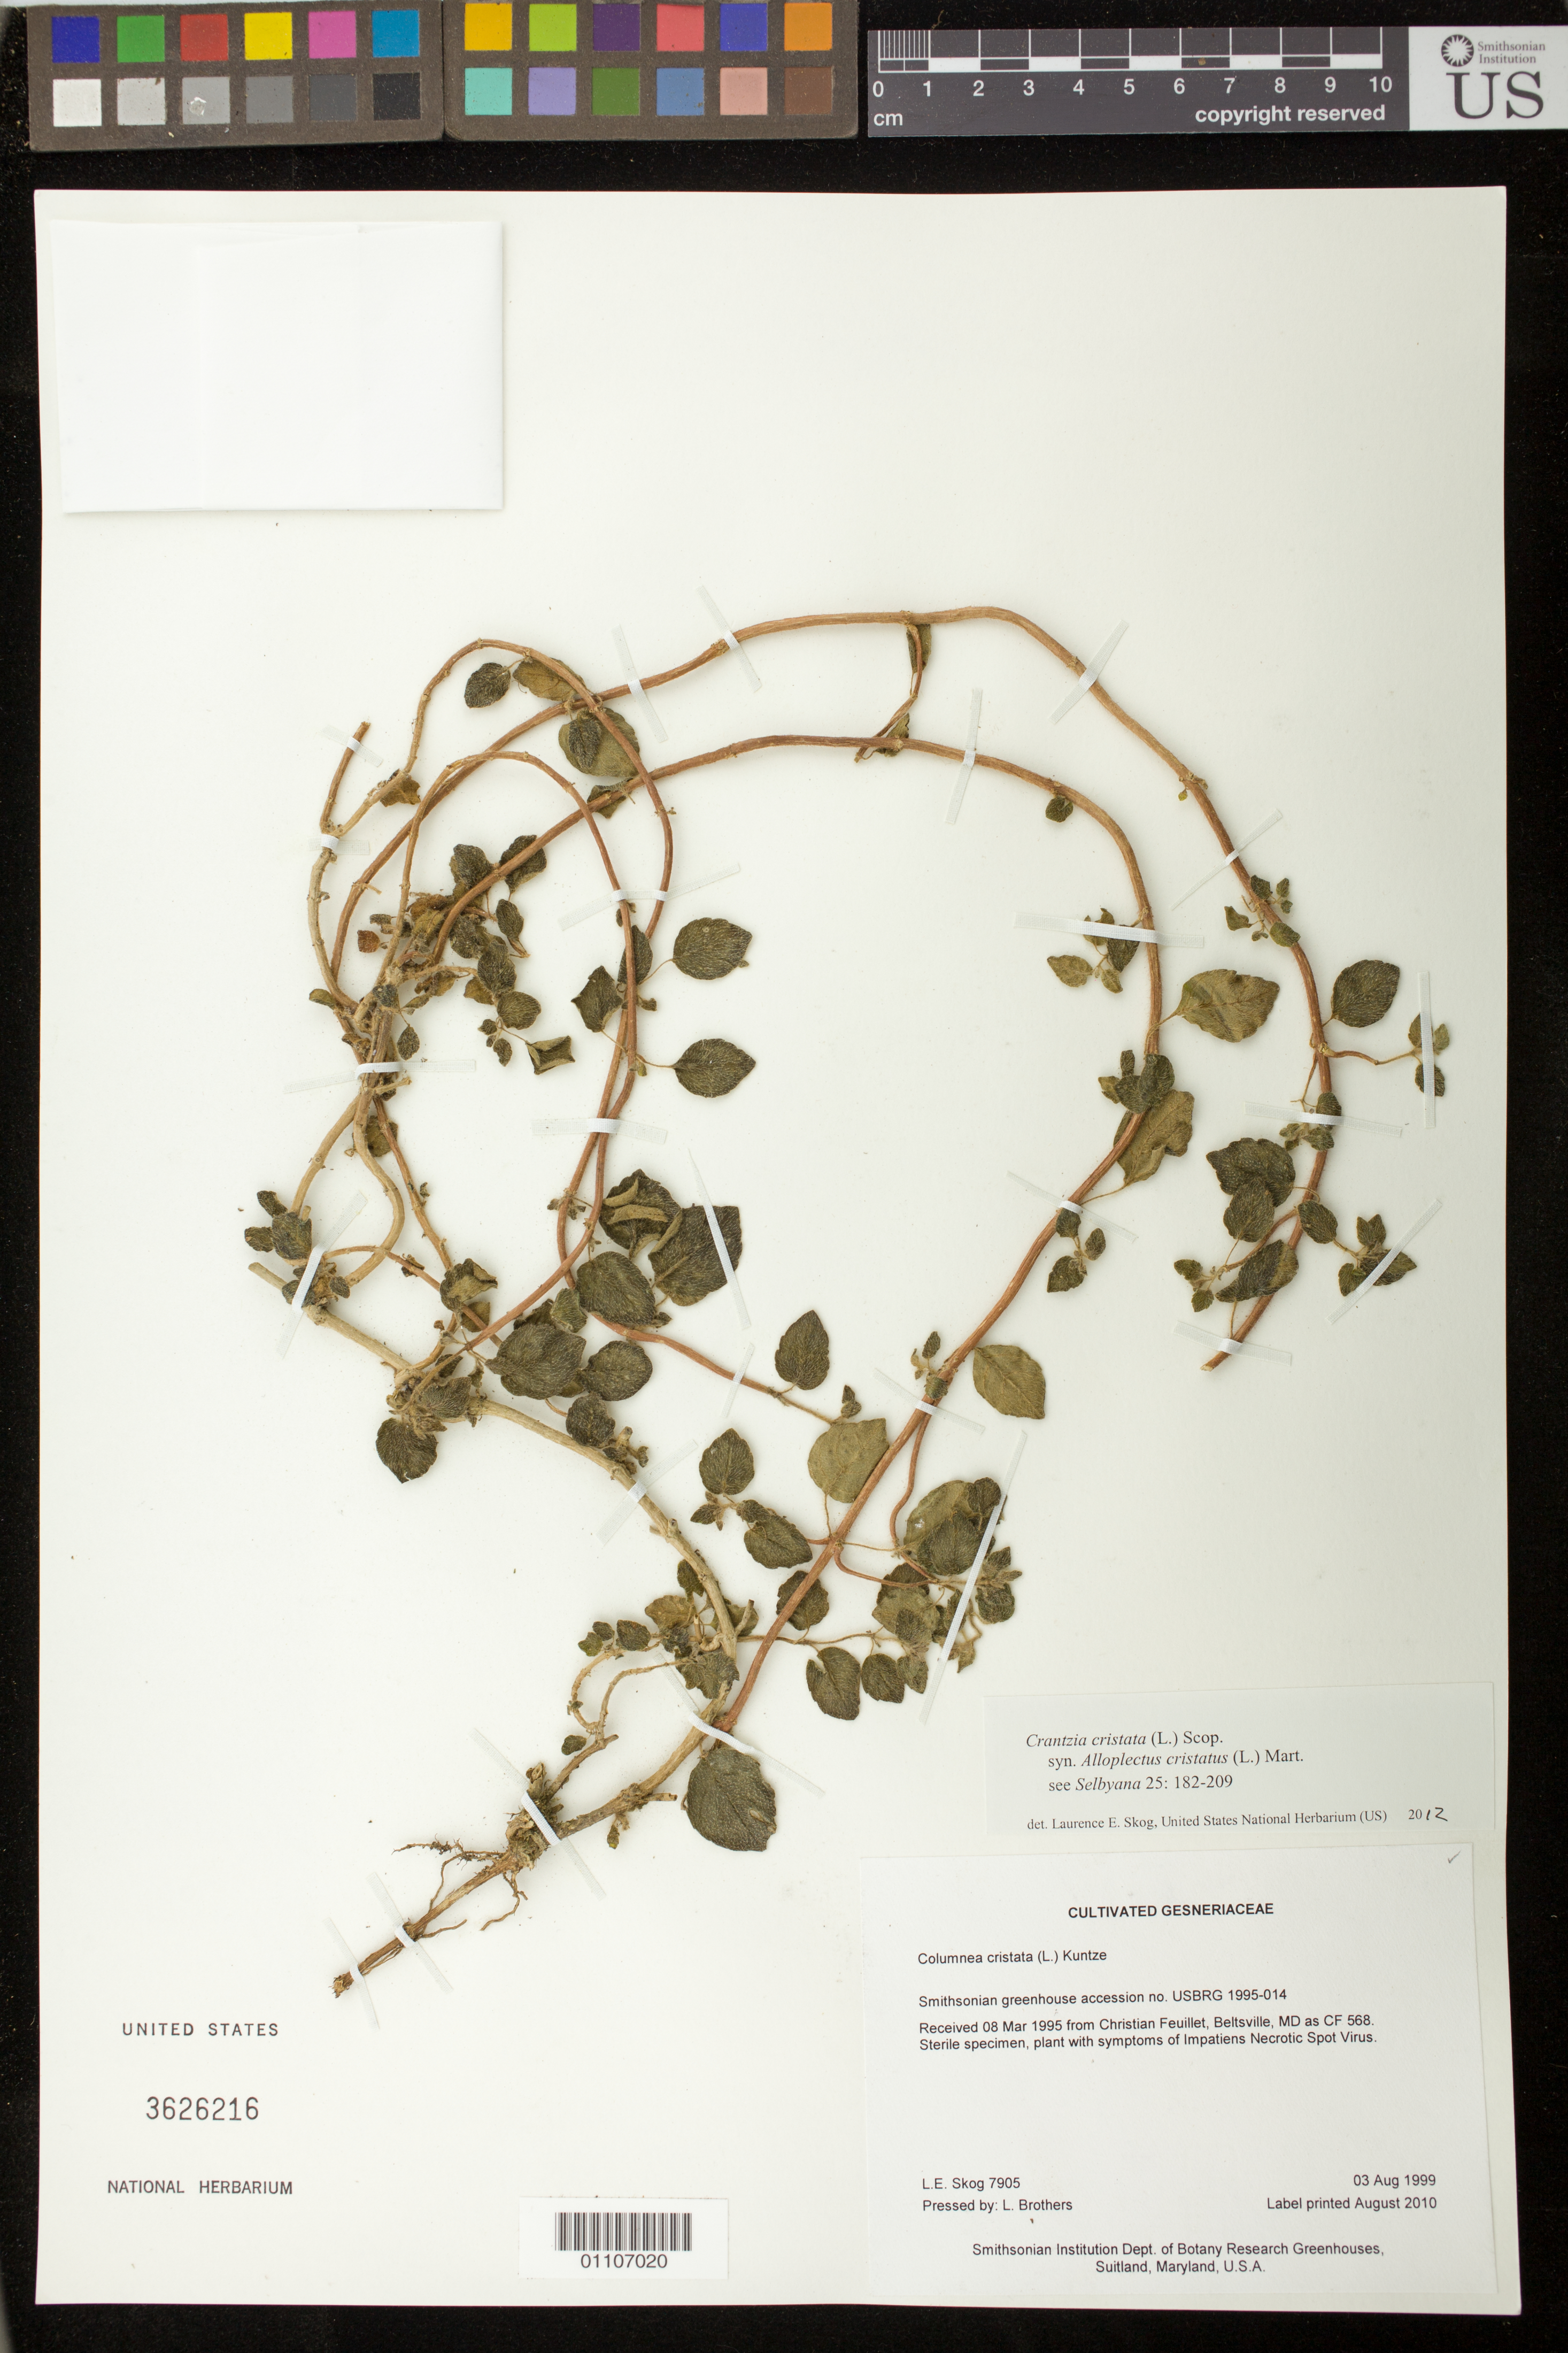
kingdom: Plantae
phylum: Tracheophyta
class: Magnoliopsida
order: Lamiales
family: Gesneriaceae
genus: Columnea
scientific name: Columnea cristata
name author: (L.) Kuntze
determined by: Skog, Laurence E.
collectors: L. E. Skog & L. Brothers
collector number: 7905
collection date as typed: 03 Aug 1999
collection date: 1999-08-03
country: United States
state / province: Maryland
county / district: Prince George's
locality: Smithsonian Institution Dept. of Botany Research Greenhouses, Suitland, Maryland, U.S.A.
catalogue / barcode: US 3626216